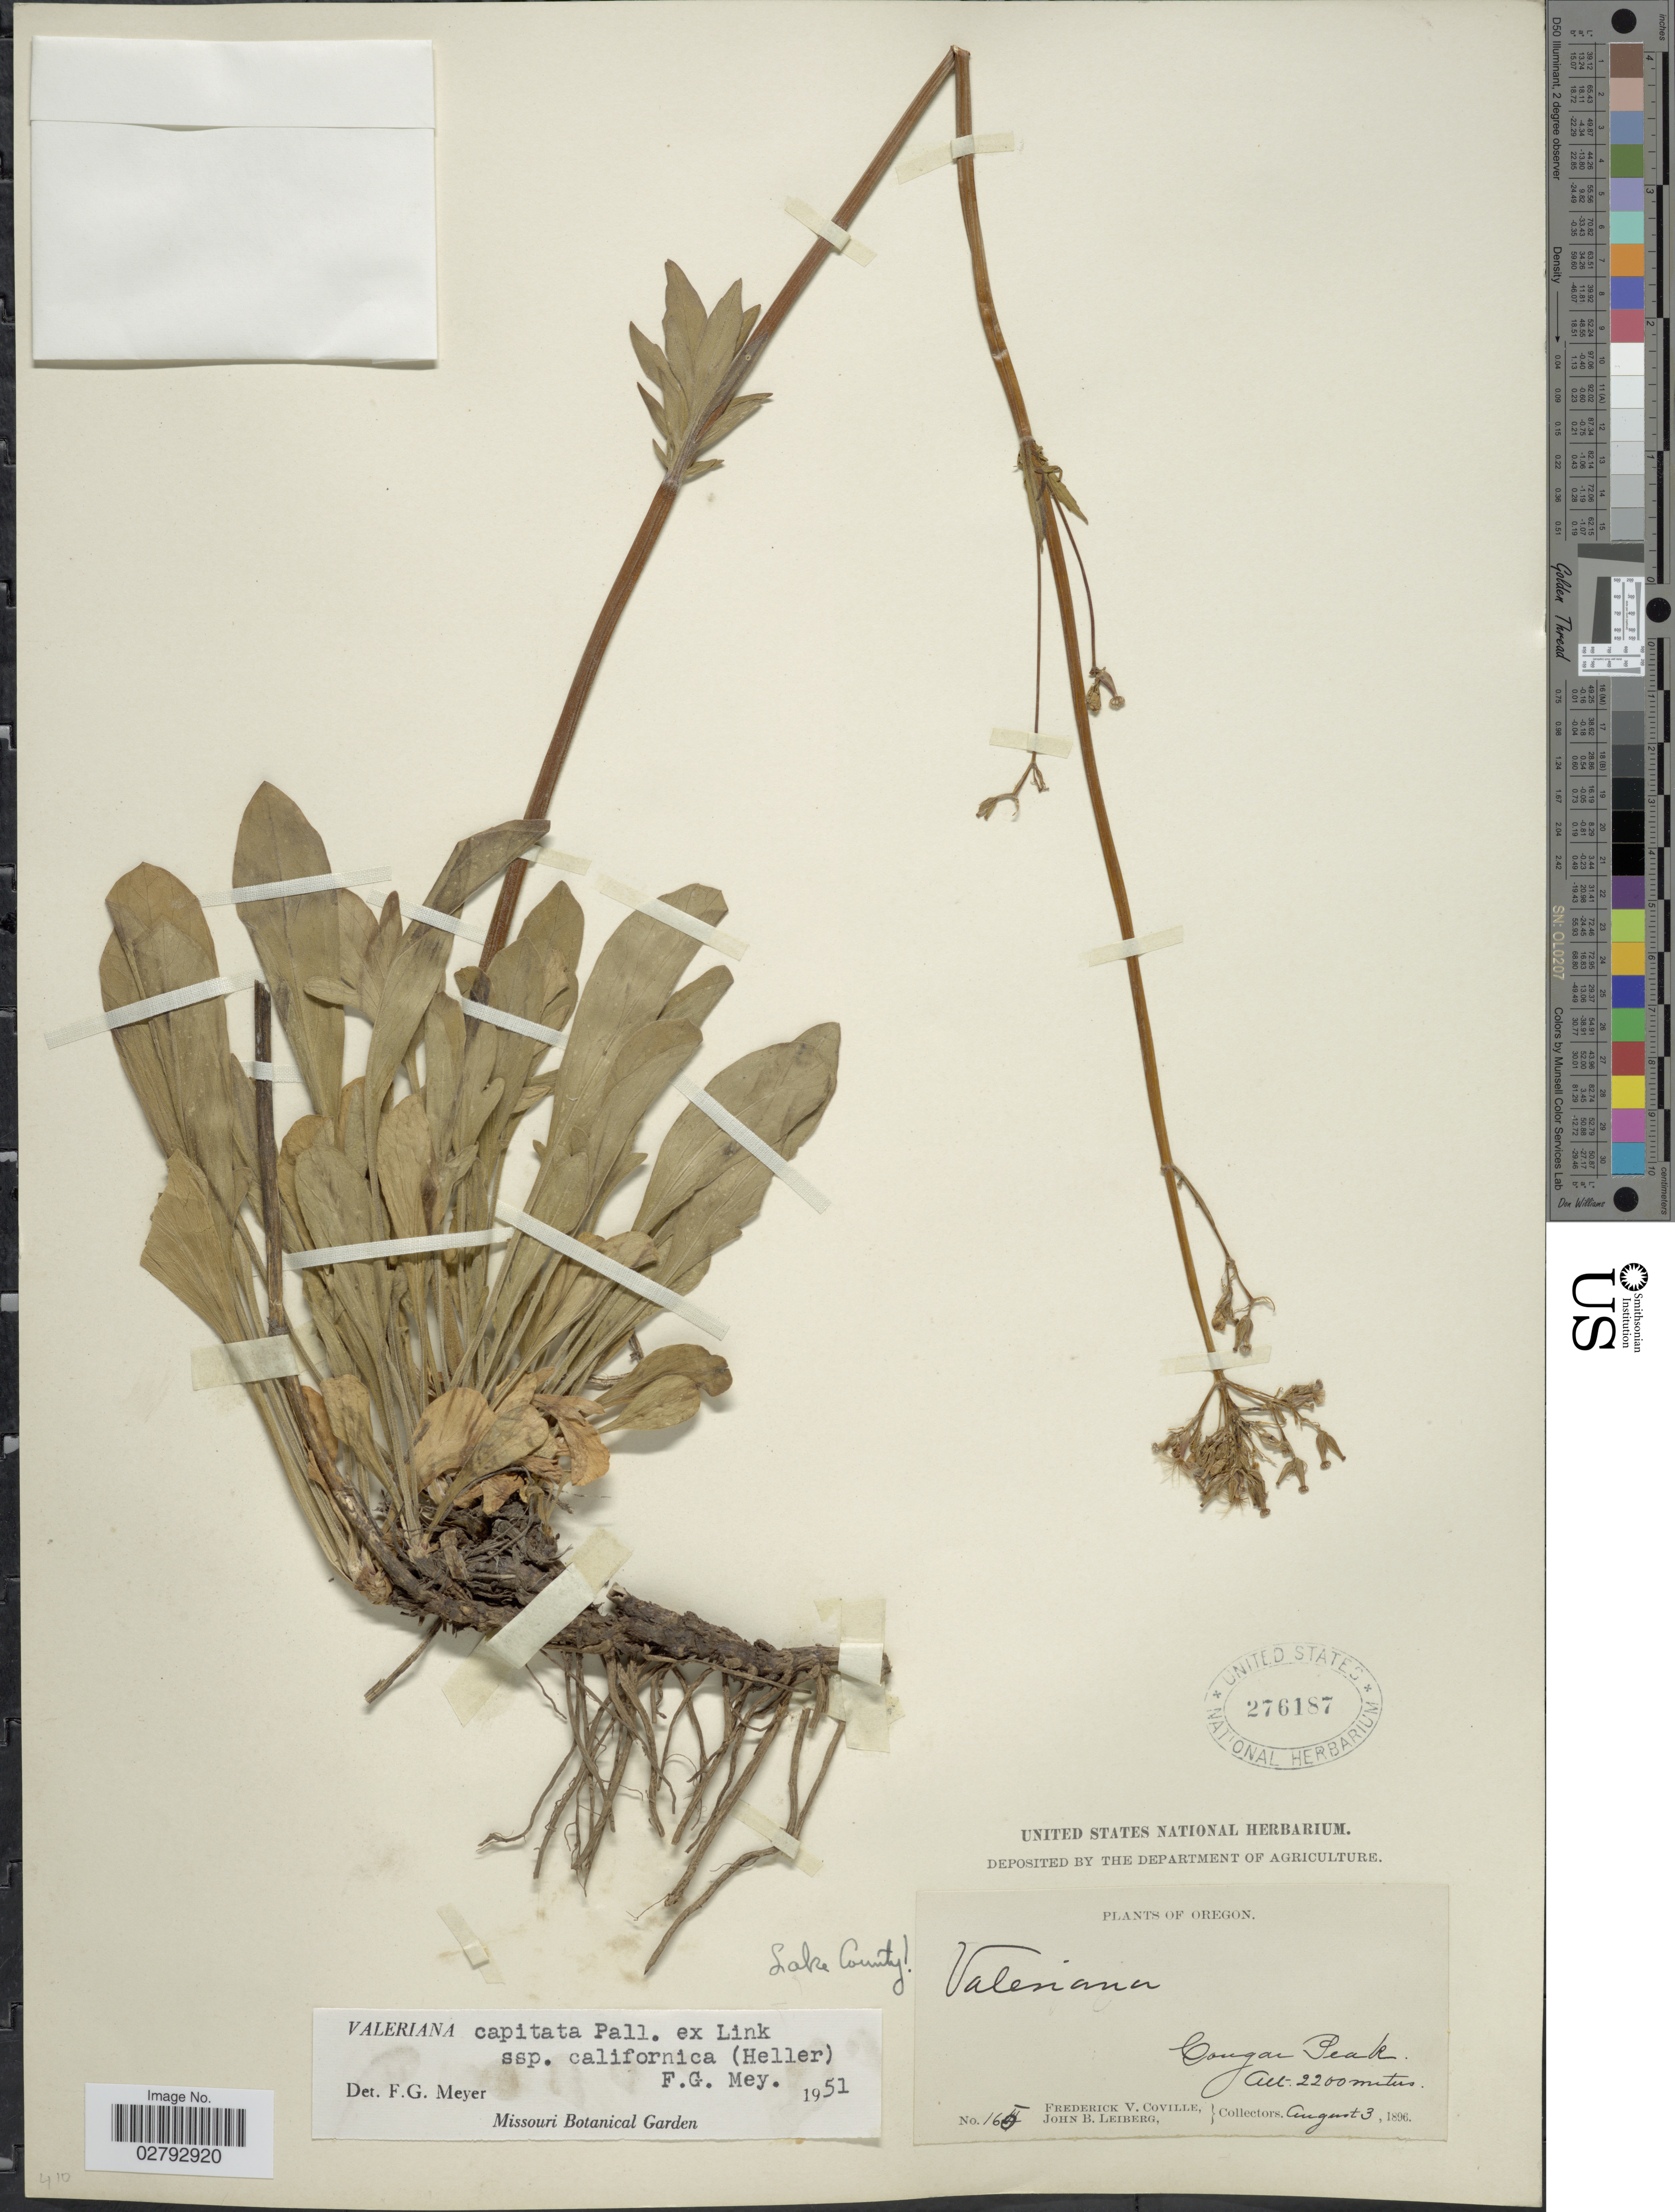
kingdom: Plantae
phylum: Tracheophyta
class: Magnoliopsida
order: Dipsacales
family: Caprifoliaceae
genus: Valeriana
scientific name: Valeriana capitata subsp. californica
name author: (A. Heller) F.G. Mey.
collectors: F. V. Coville & J. B. Leiberg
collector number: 165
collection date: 1896-08-03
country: United States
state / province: Oregon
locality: Cougar Peak. Lake County.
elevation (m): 2200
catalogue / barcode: US 276187